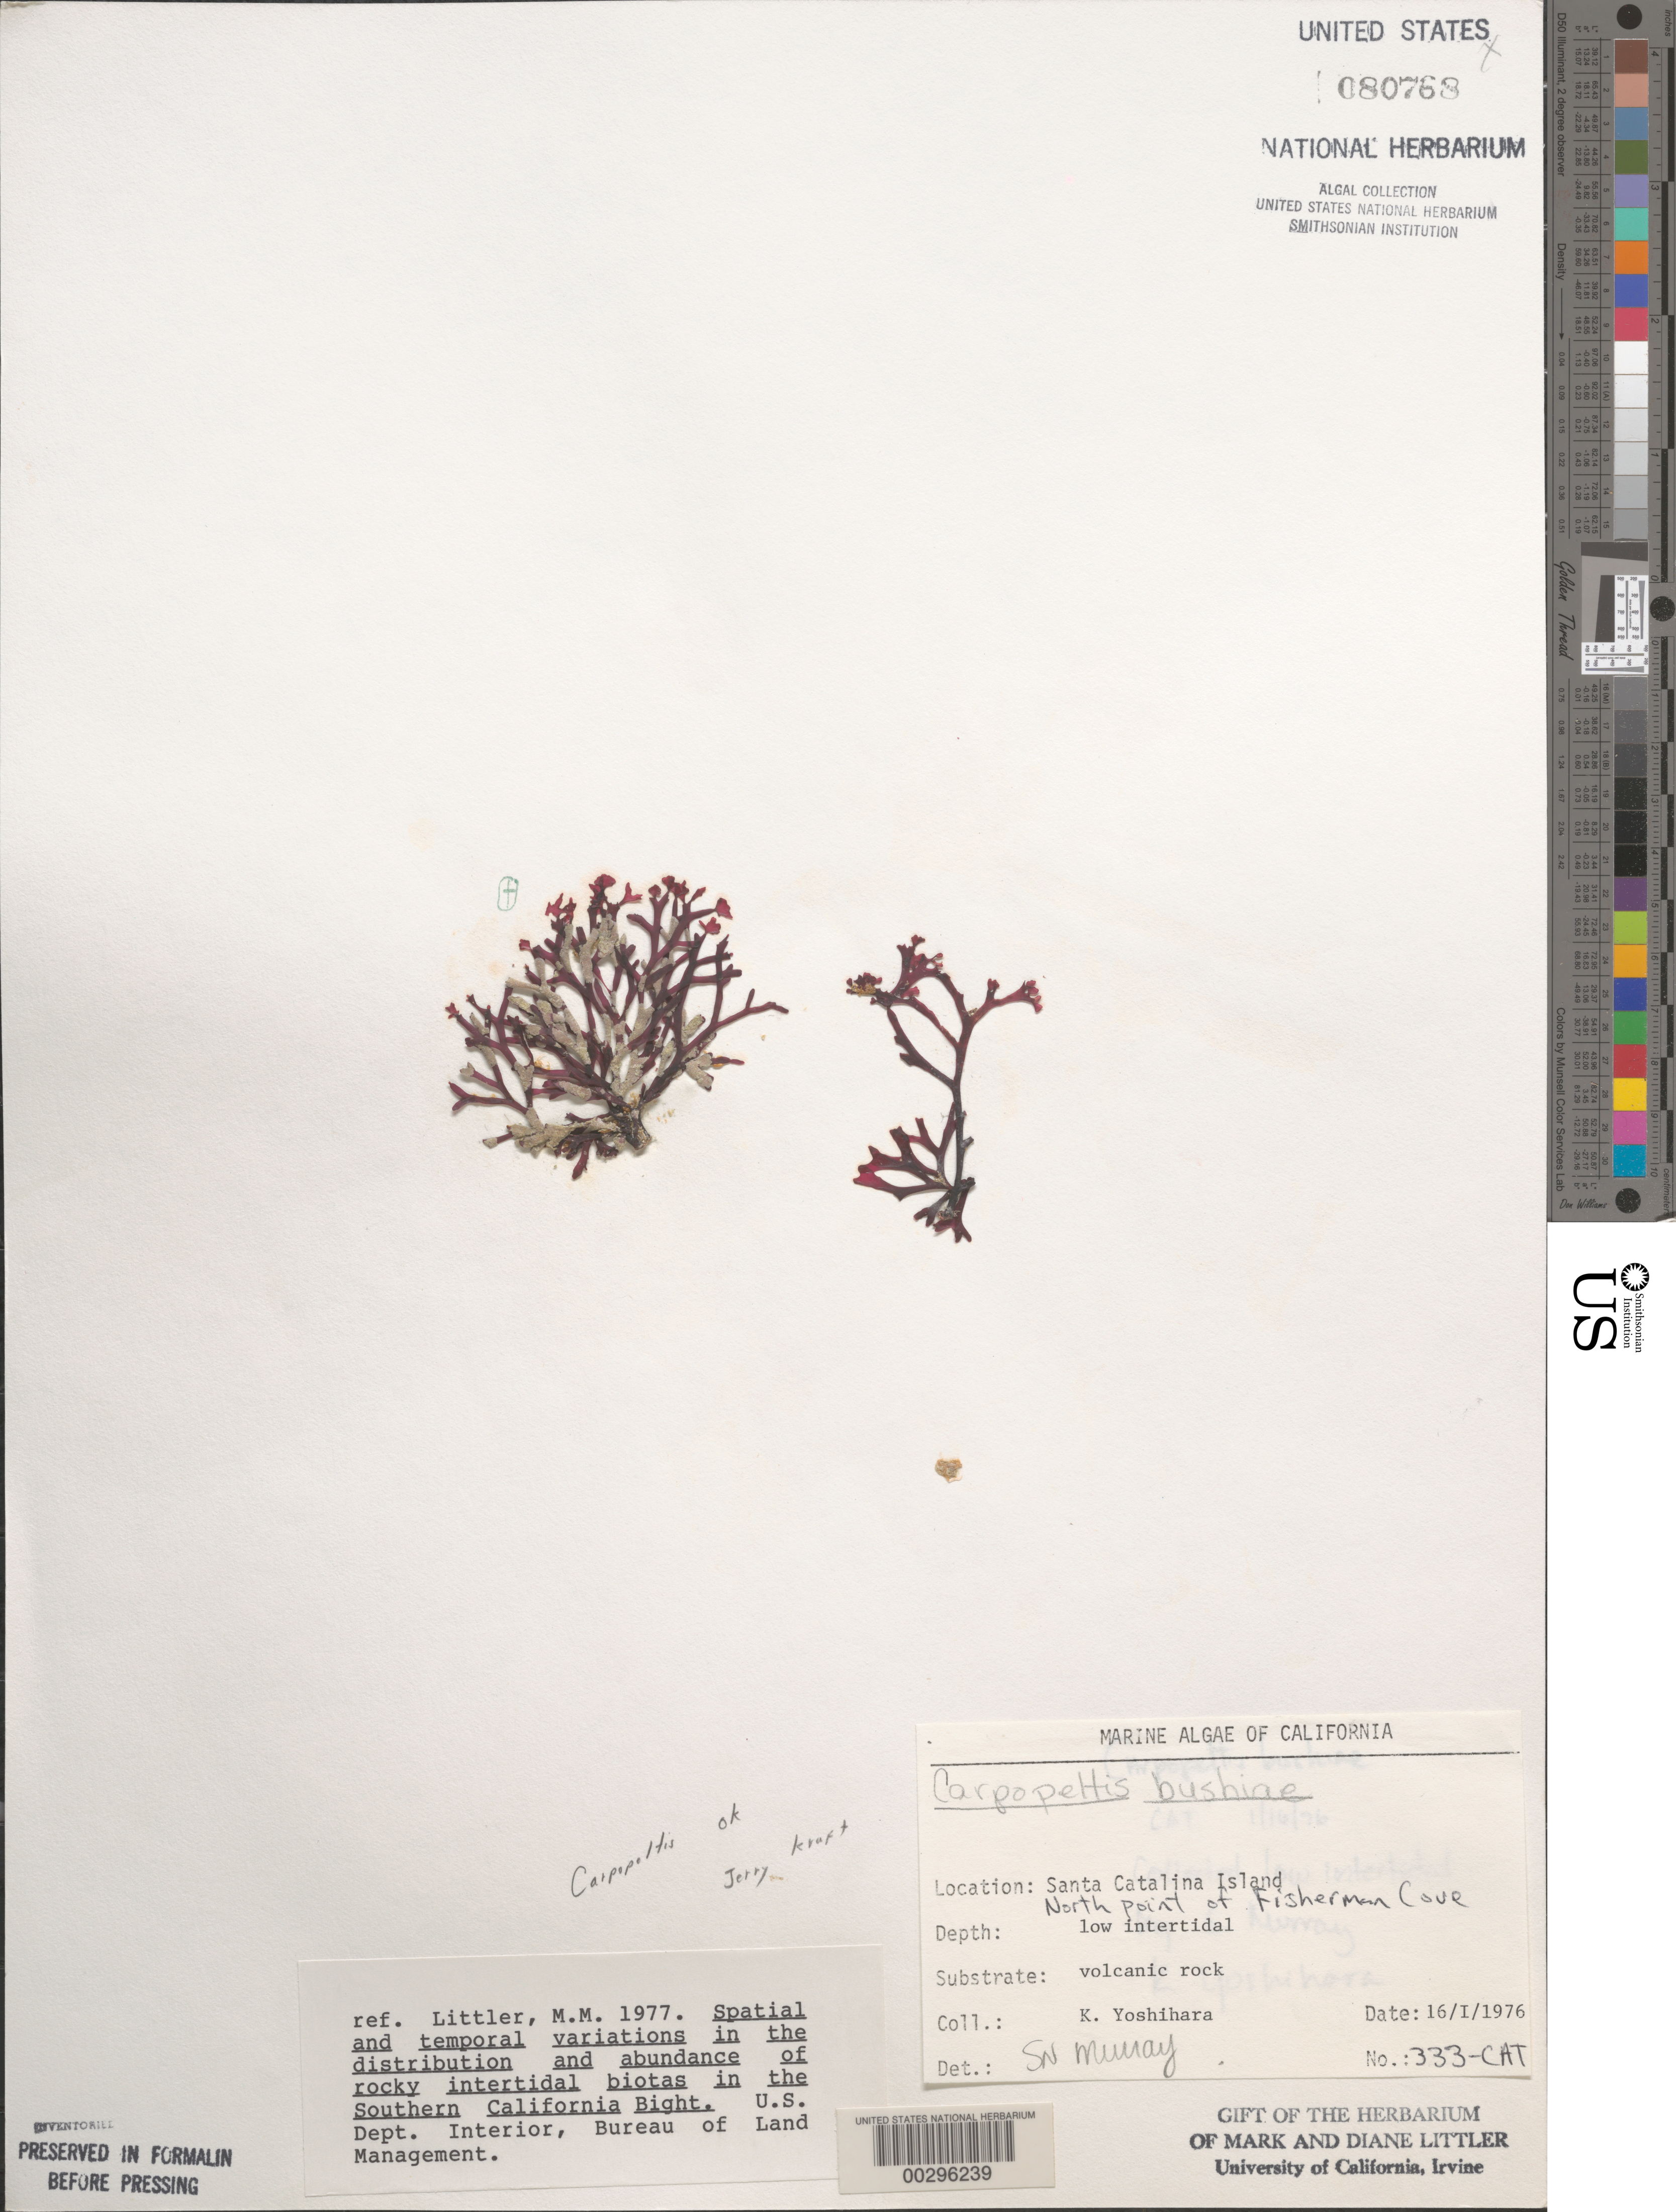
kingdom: Plantae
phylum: Rhodophyta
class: Florideophyceae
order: Halymeniales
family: Halymeniaceae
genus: Carpopeltis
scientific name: Carpopeltis bushiae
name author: (Farl.) Kylin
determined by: Murray, S. N.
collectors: K. Yoshihara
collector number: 333-cat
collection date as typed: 16 Jan 1976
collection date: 1976-01-16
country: United States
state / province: California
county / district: Los Angeles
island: Santa Catalina Island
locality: Fishermen Cove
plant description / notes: BLM-SOCALBIGHT Rocky Intertidal Survey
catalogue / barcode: US 80768